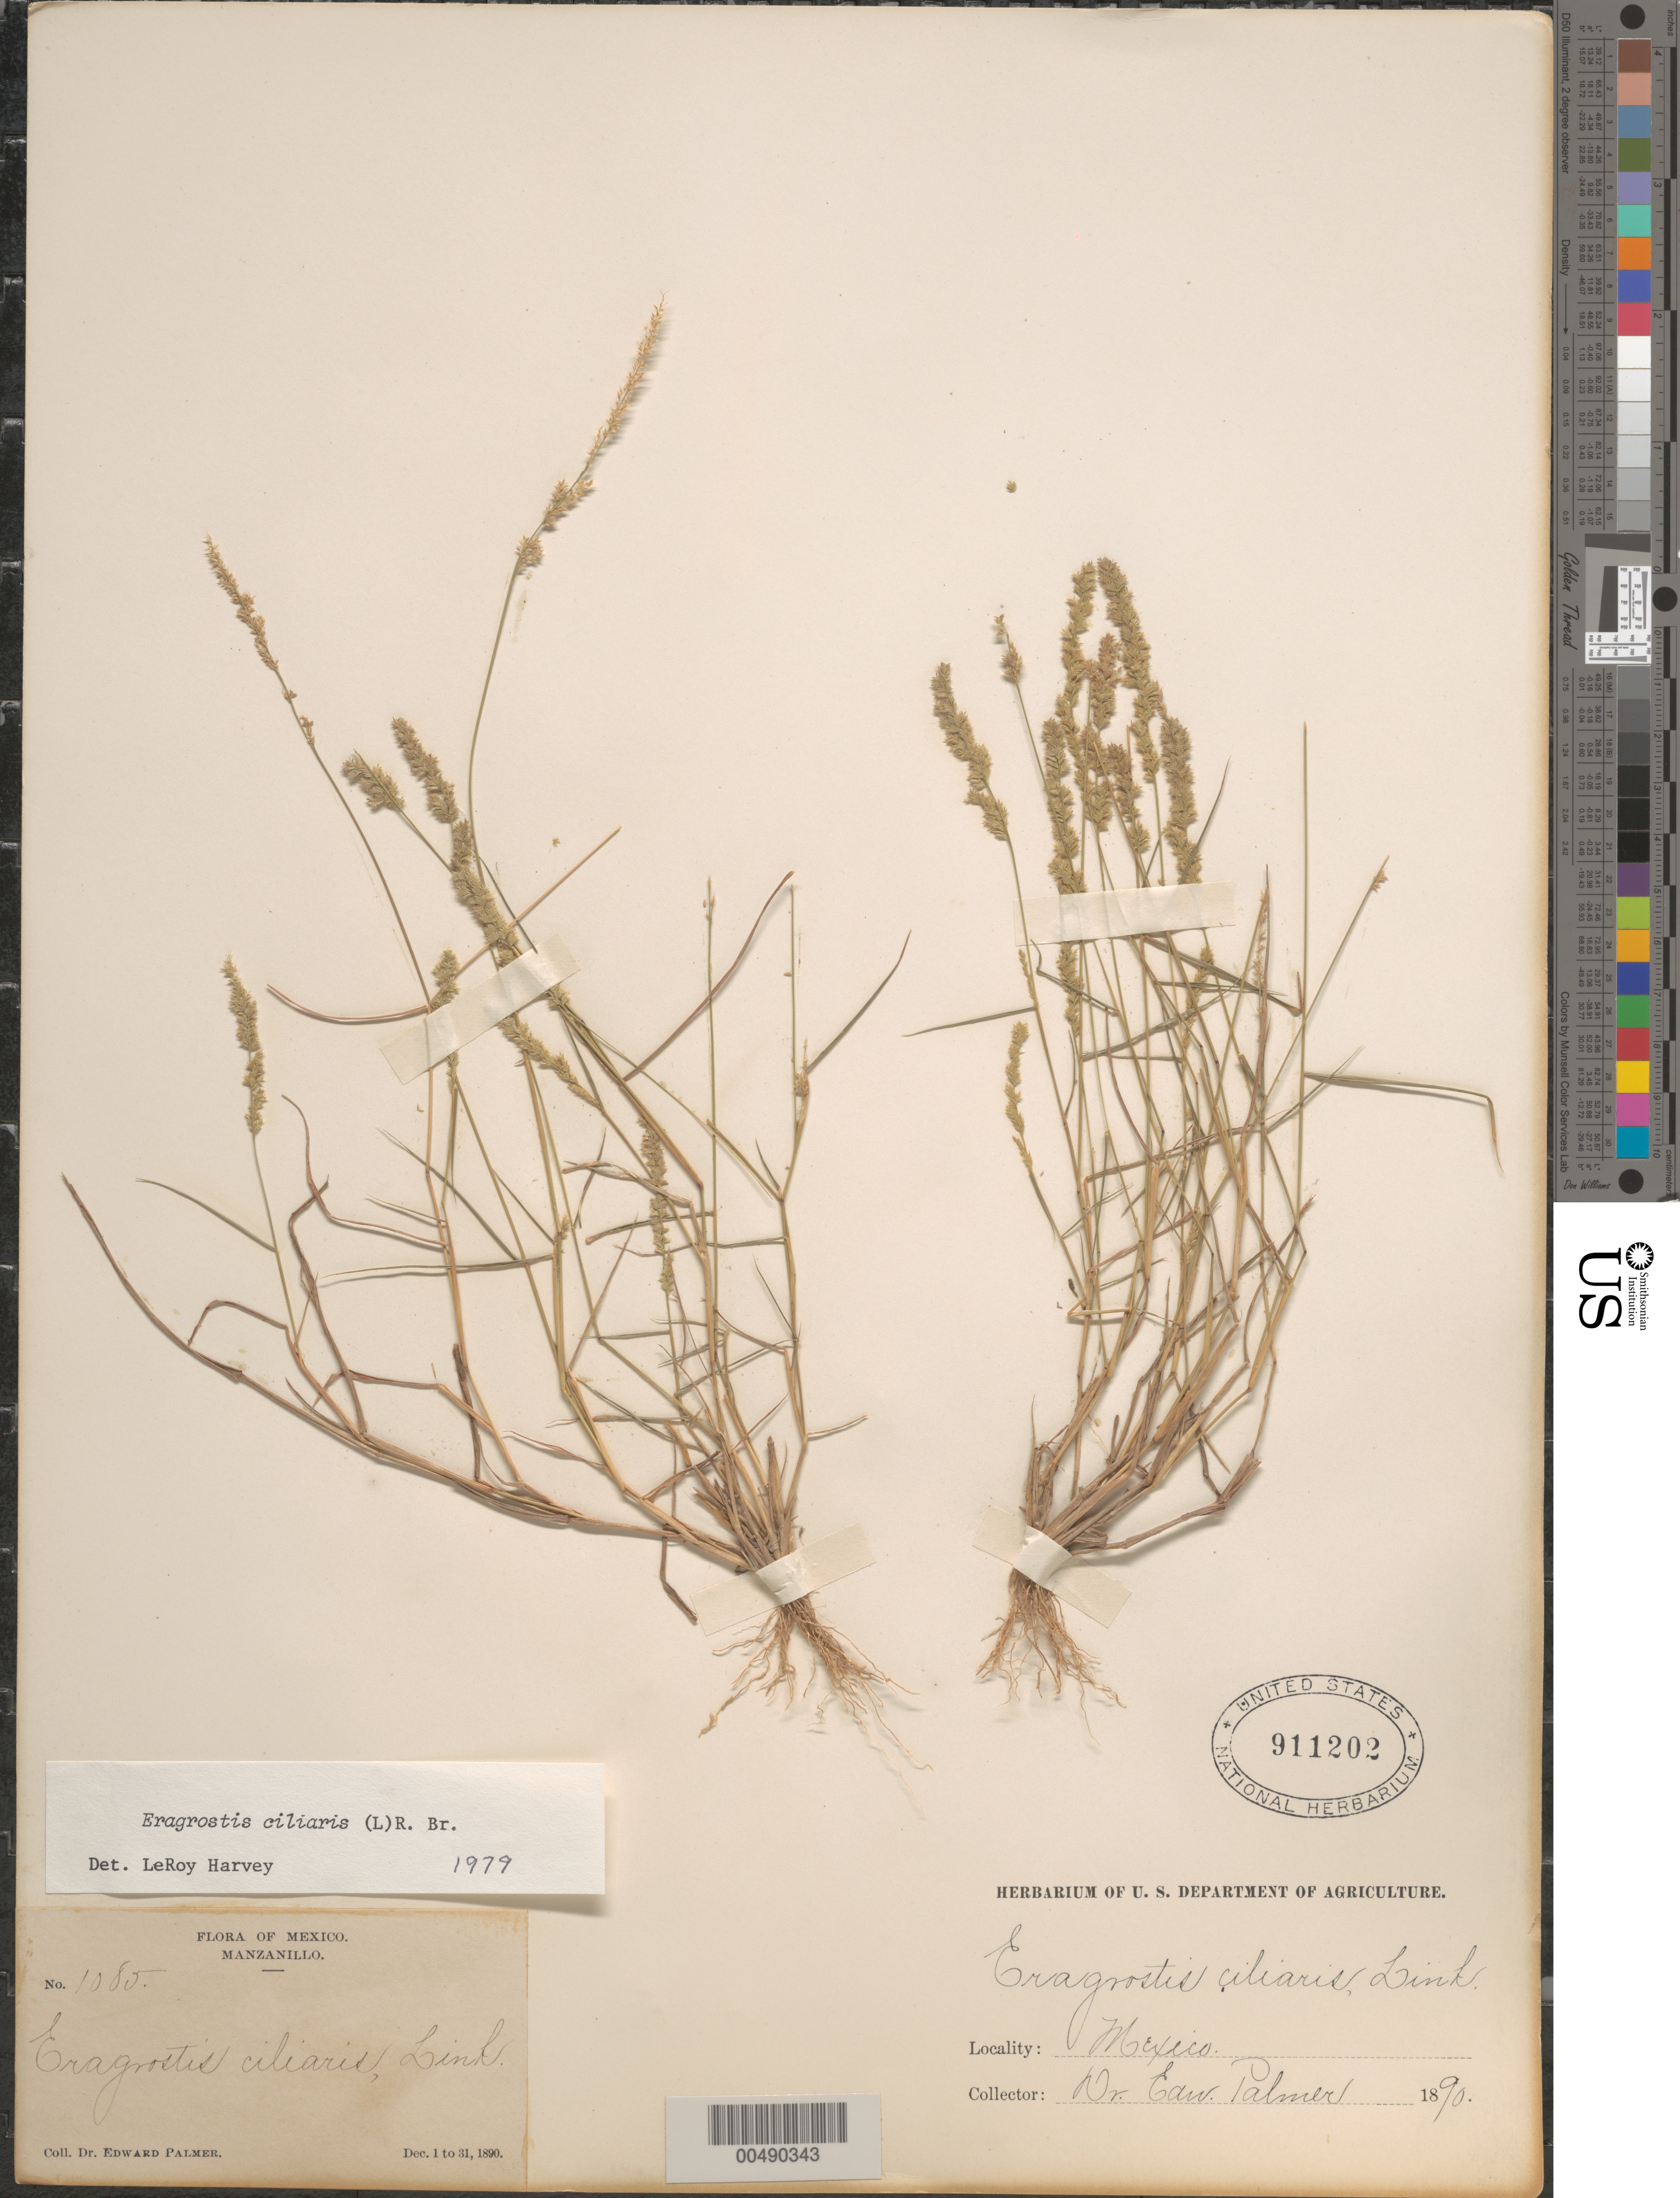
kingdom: Plantae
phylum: Tracheophyta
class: Liliopsida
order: Poales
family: Poaceae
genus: Eragrostis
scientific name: Eragrostis ciliaris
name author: (L.) R. Br.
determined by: Harvey, L.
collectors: E. Palmer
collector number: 1085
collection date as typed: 1 Dec 1890 to 31 Dec 1990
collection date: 1890-12-01/1990-12-31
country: Mexico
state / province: Colima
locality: Manzanillo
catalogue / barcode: US 911202